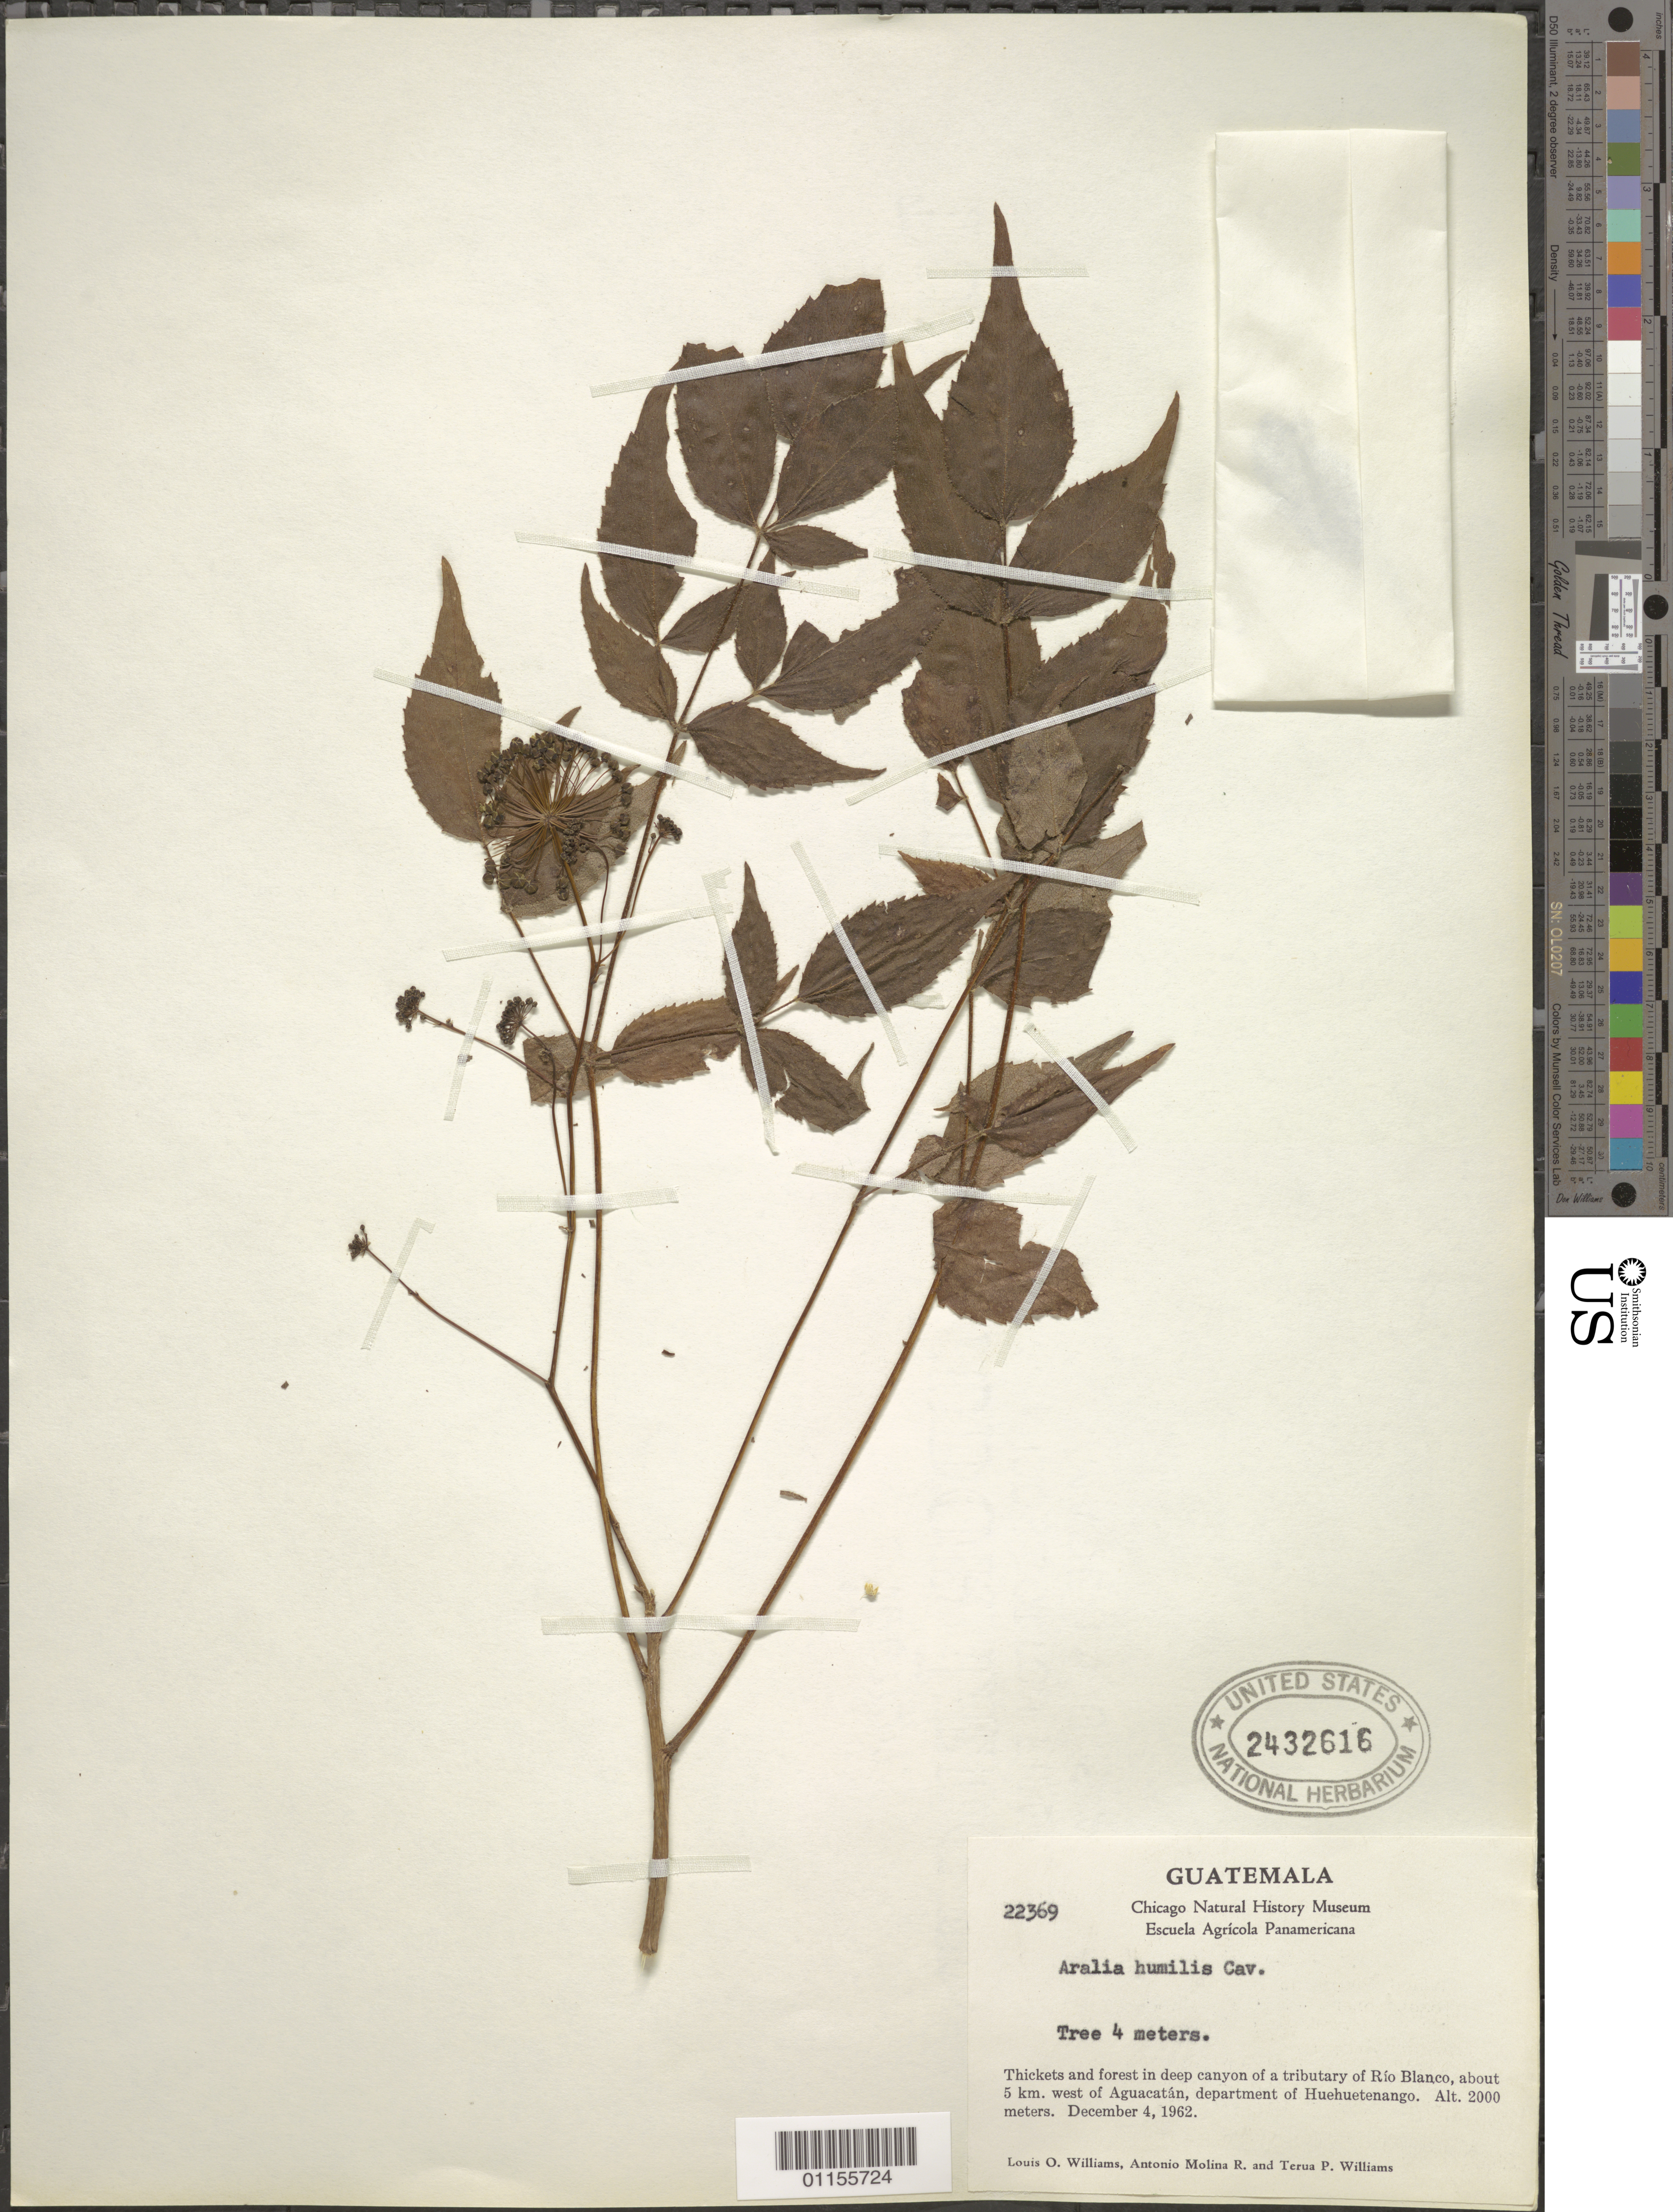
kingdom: Plantae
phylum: Tracheophyta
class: Magnoliopsida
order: Apiales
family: Araliaceae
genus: Aralia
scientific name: Aralia humilis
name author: Cav.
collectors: L. O. Williams, A. Molina R. & T. P. Williams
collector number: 22369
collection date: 1962-12-04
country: Guatemala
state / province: Huehuetenango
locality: About 5 km W of Aguacatan.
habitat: Thickets and forest in deep canyon.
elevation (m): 2000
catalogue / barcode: US 2432616